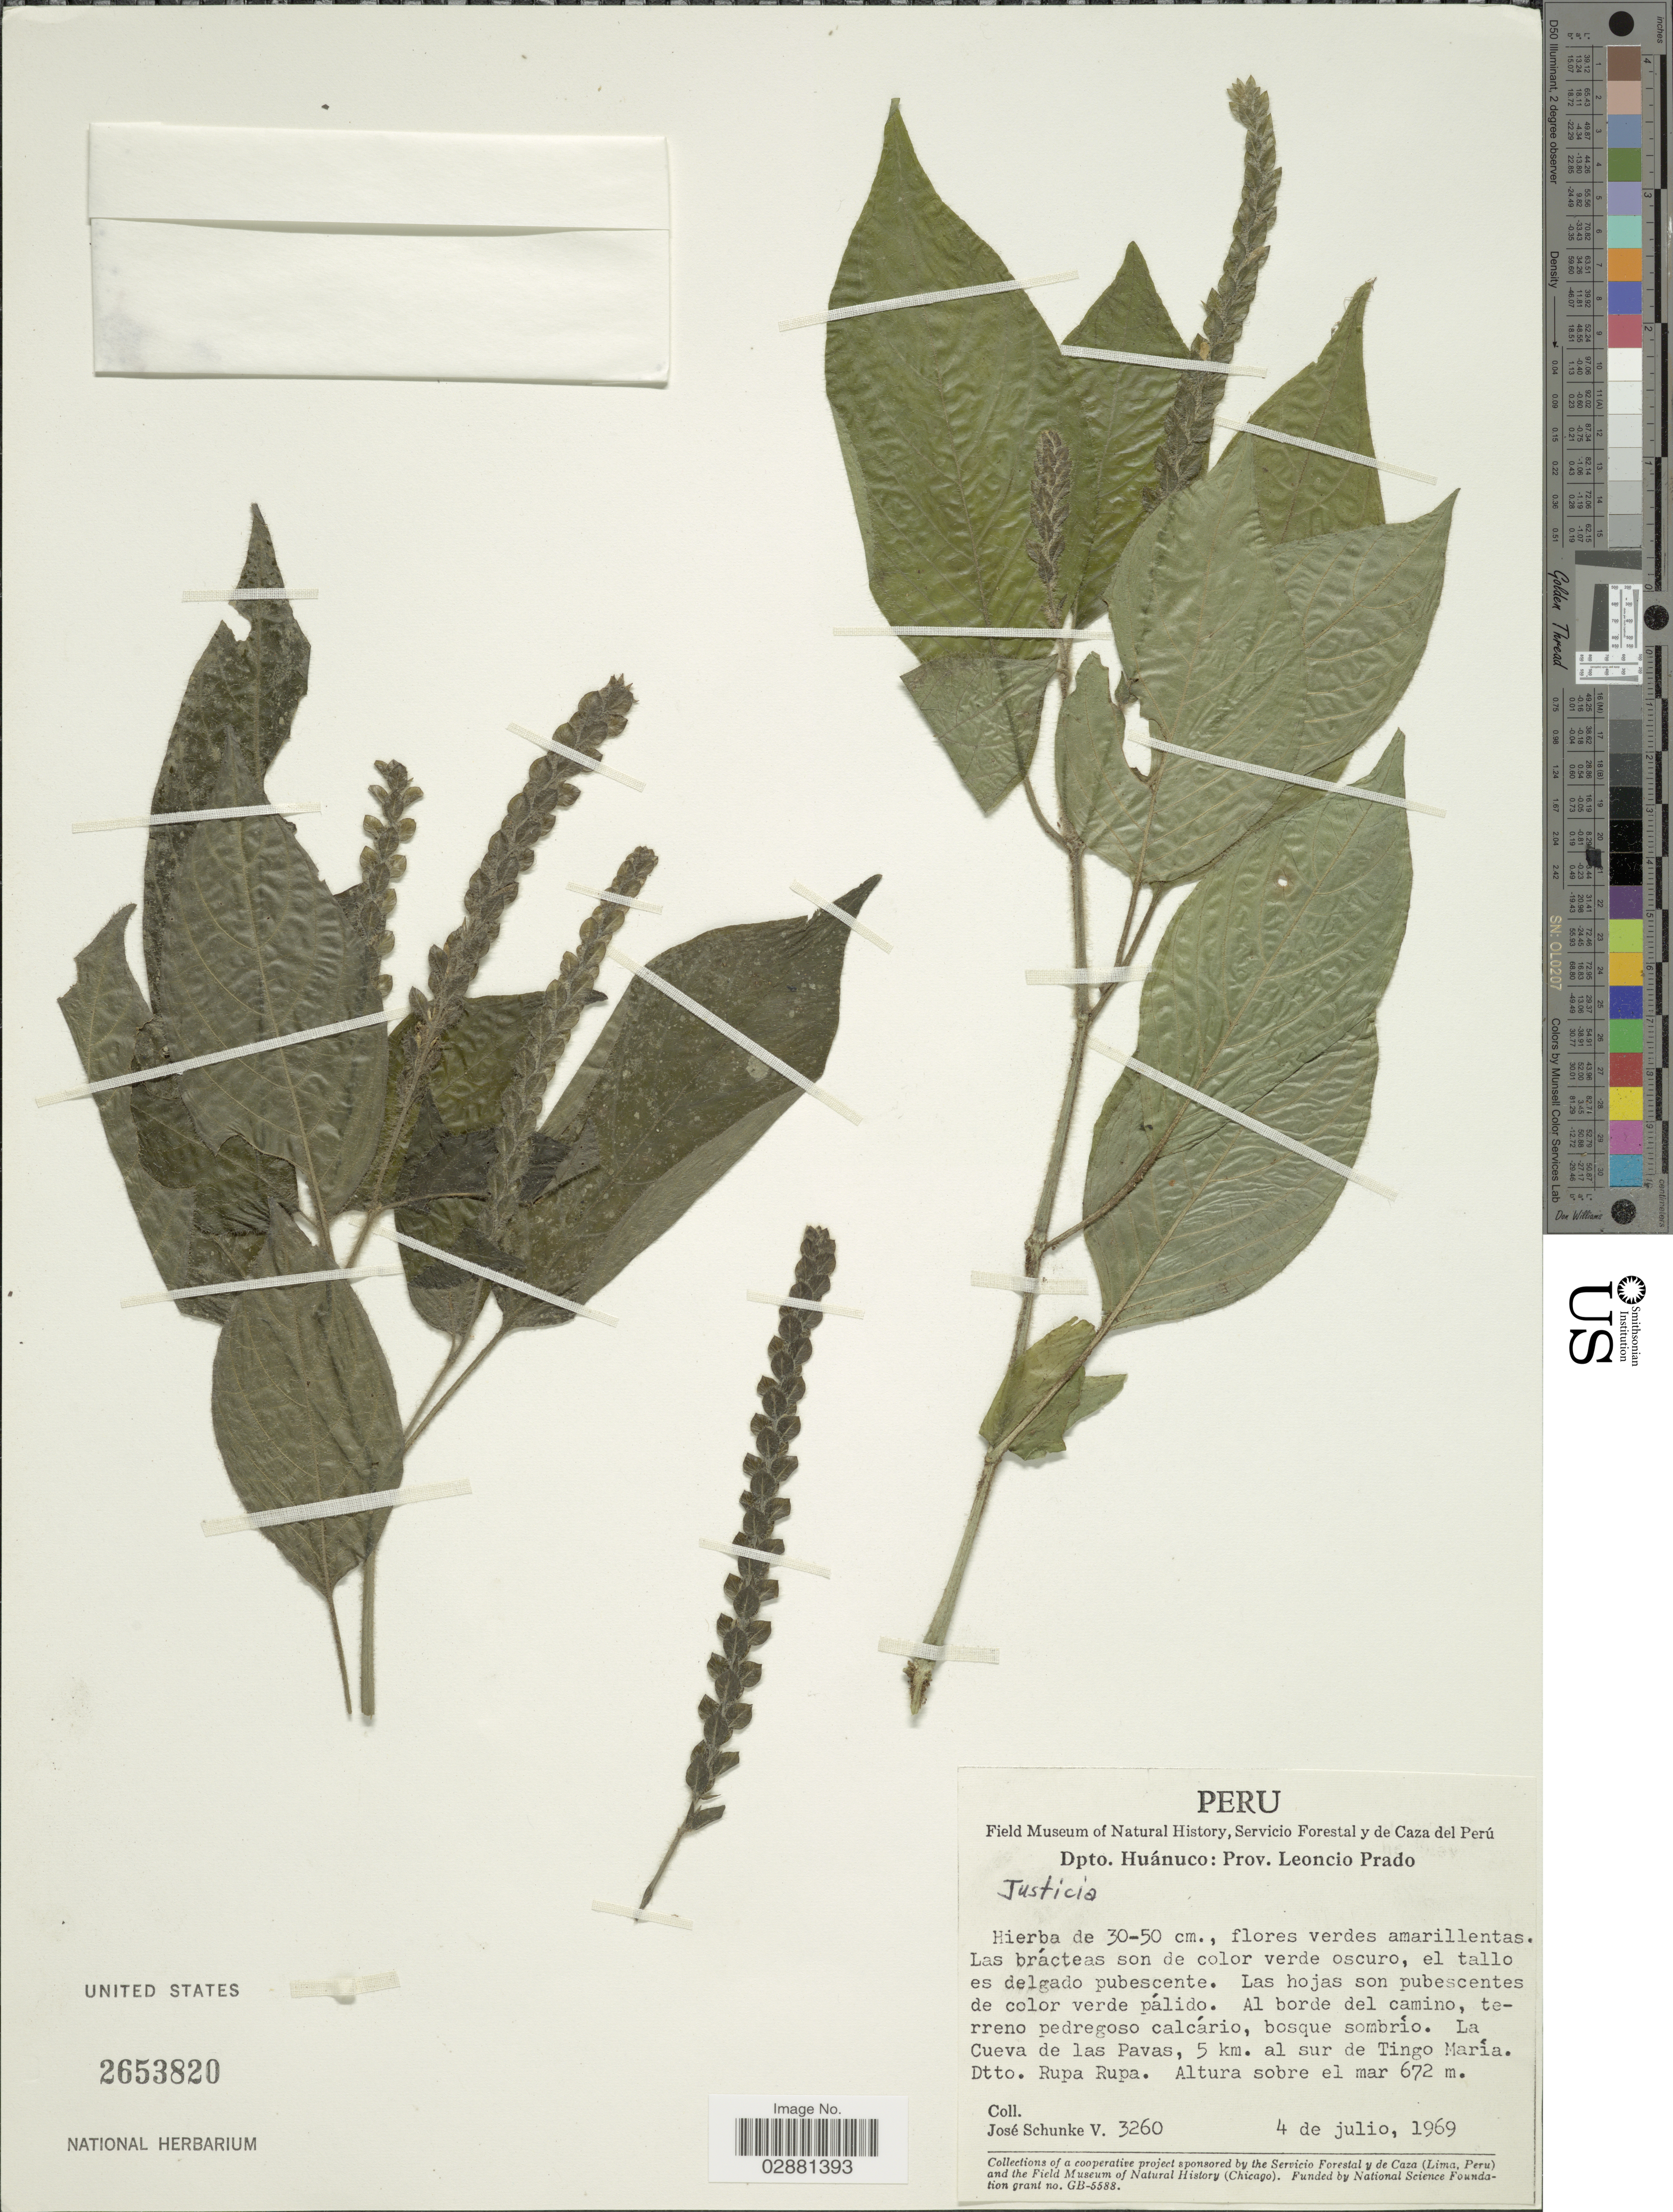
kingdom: Plantae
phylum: Tracheophyta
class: Magnoliopsida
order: Lamiales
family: Acanthaceae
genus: Justicia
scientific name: Justicia yurimaguensis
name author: Lindau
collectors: J. Schunke Vigo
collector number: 3260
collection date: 1969-07-04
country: Peru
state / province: Huánuco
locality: Dpto. Huánuco, Prov. Leoncio Prado, La Cueva de las Pavas, 5 km. al sur de Tingo María, Dtto. Rupa Rupa.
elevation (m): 672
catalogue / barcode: US 2653820